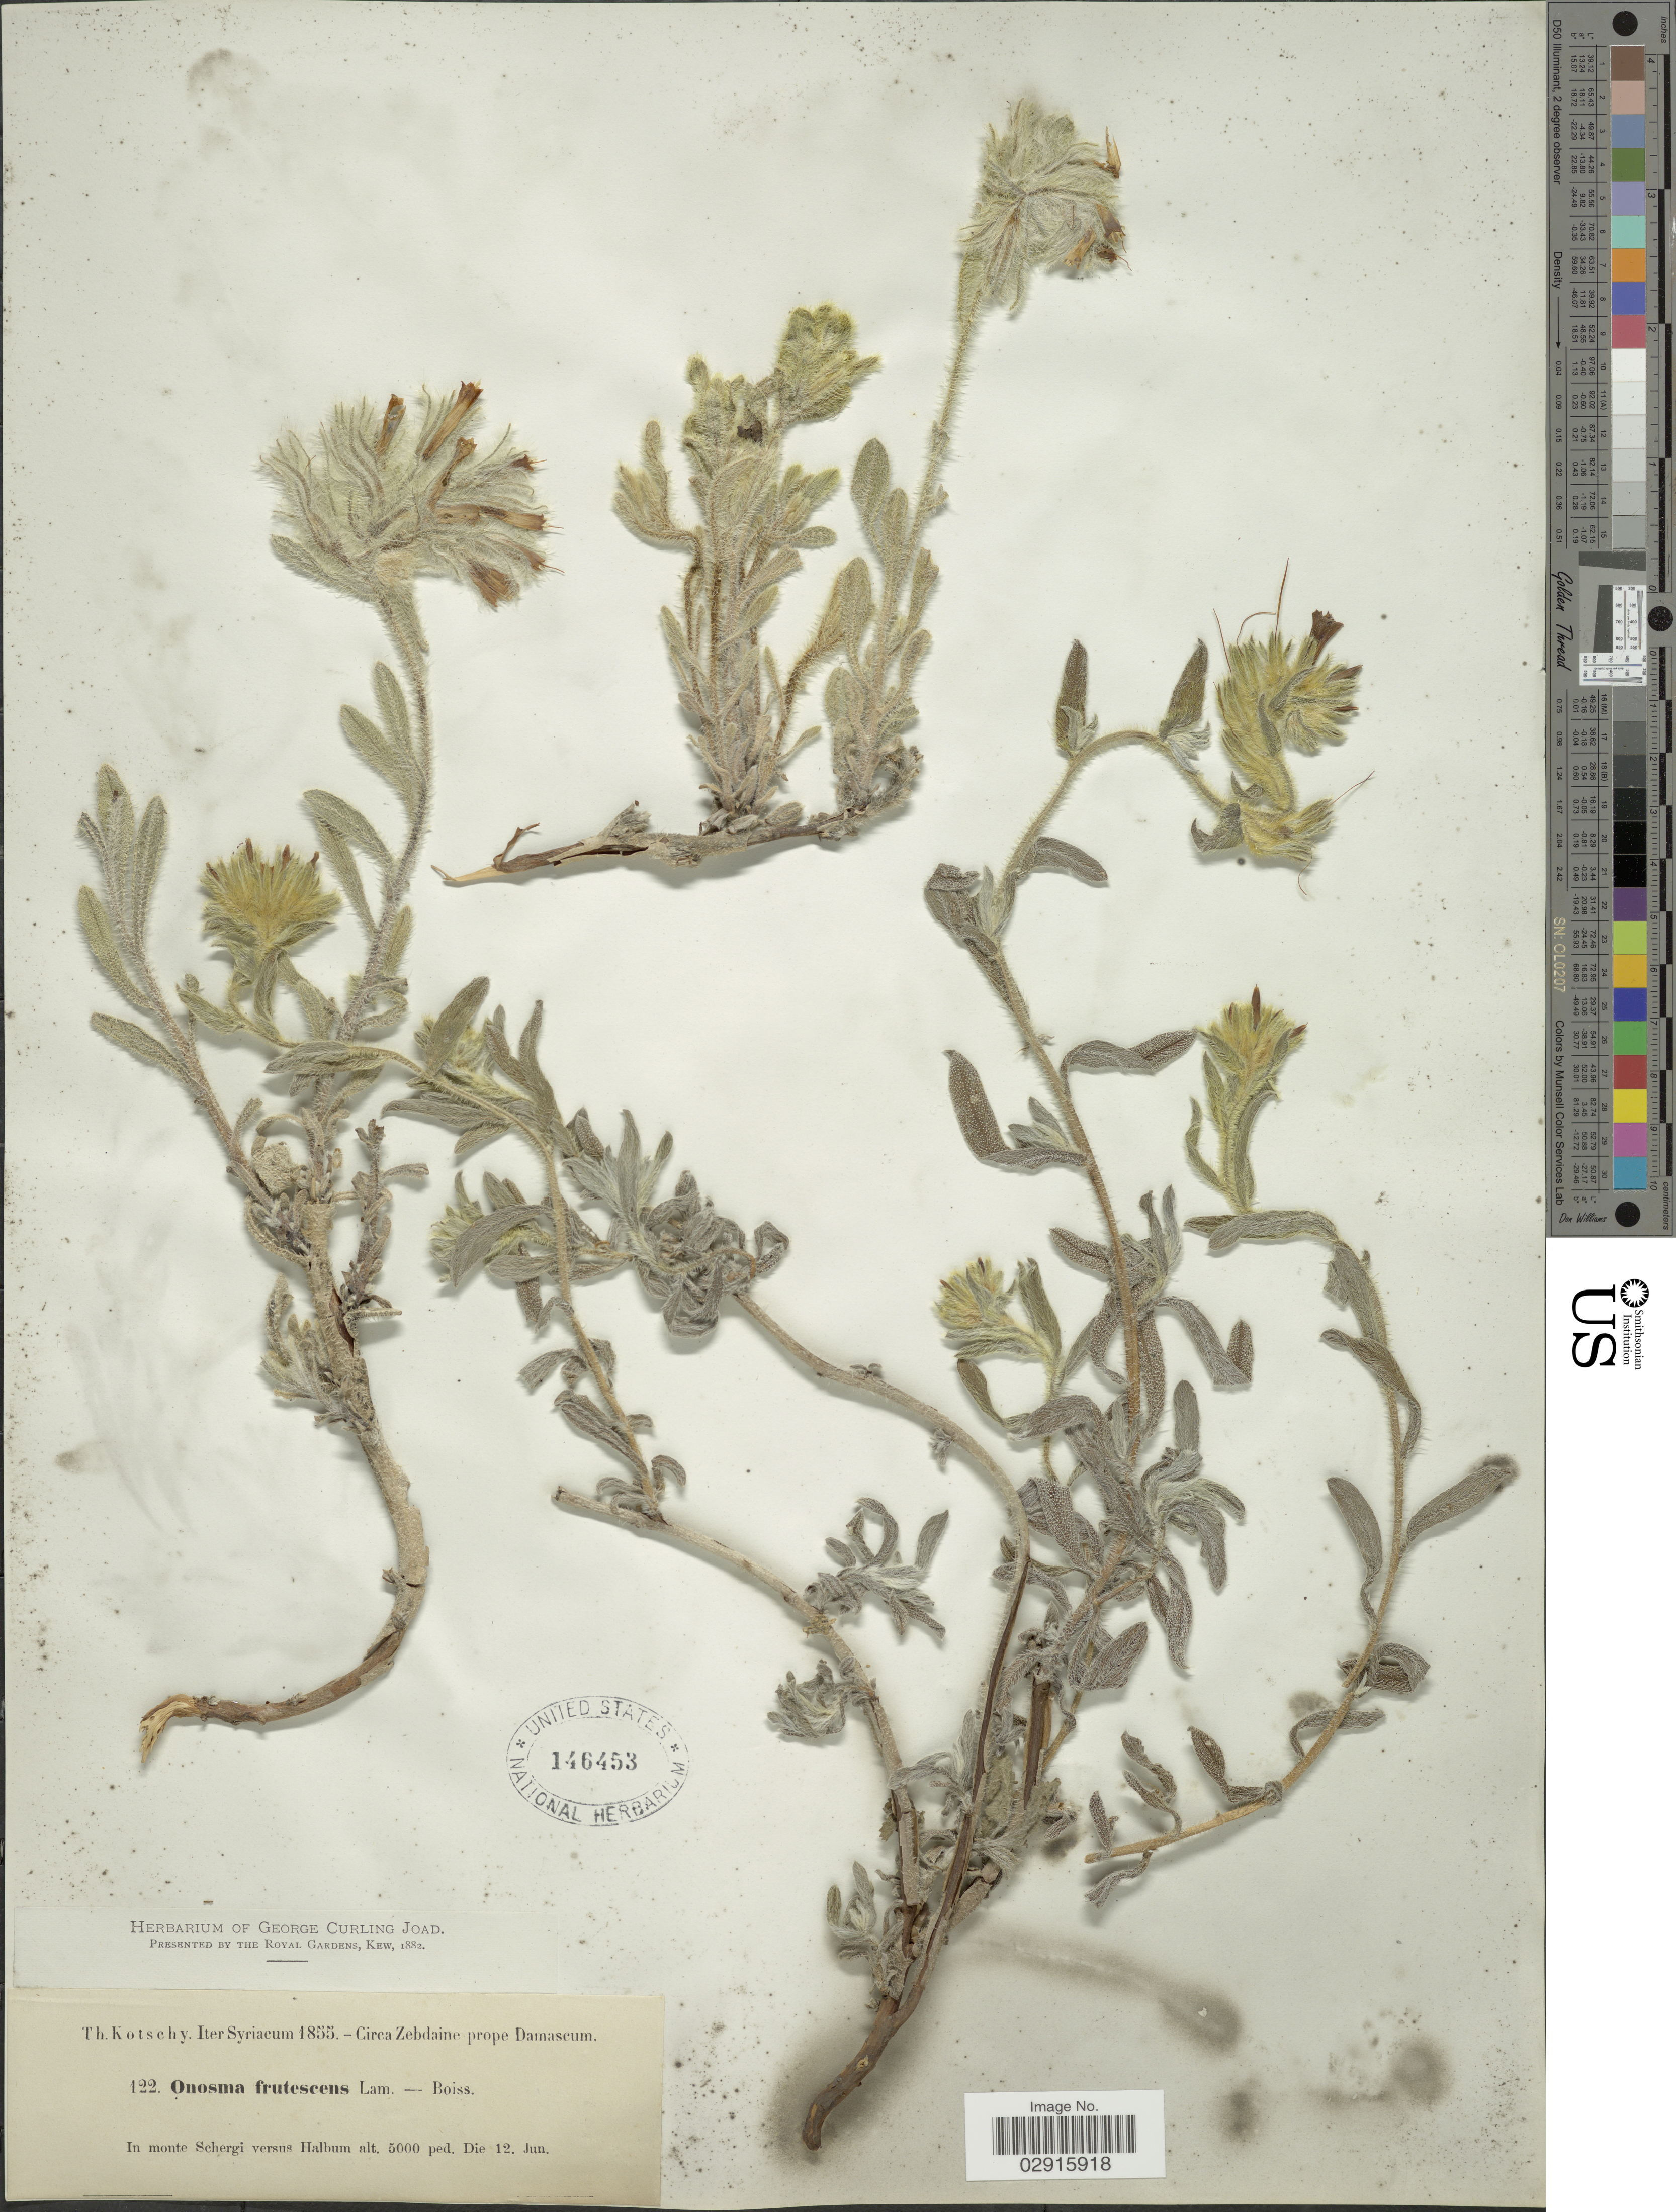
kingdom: Plantae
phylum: Tracheophyta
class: Magnoliopsida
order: Boraginales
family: Boraginaceae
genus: Onosma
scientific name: Onosma frutescens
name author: Lam.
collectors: K. G. Kotschy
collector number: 122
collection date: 1855-06-12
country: Syria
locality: Circa Zebdaine prope Damascum, in monte Schergi versus Halbum.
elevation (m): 1524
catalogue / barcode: US 146453